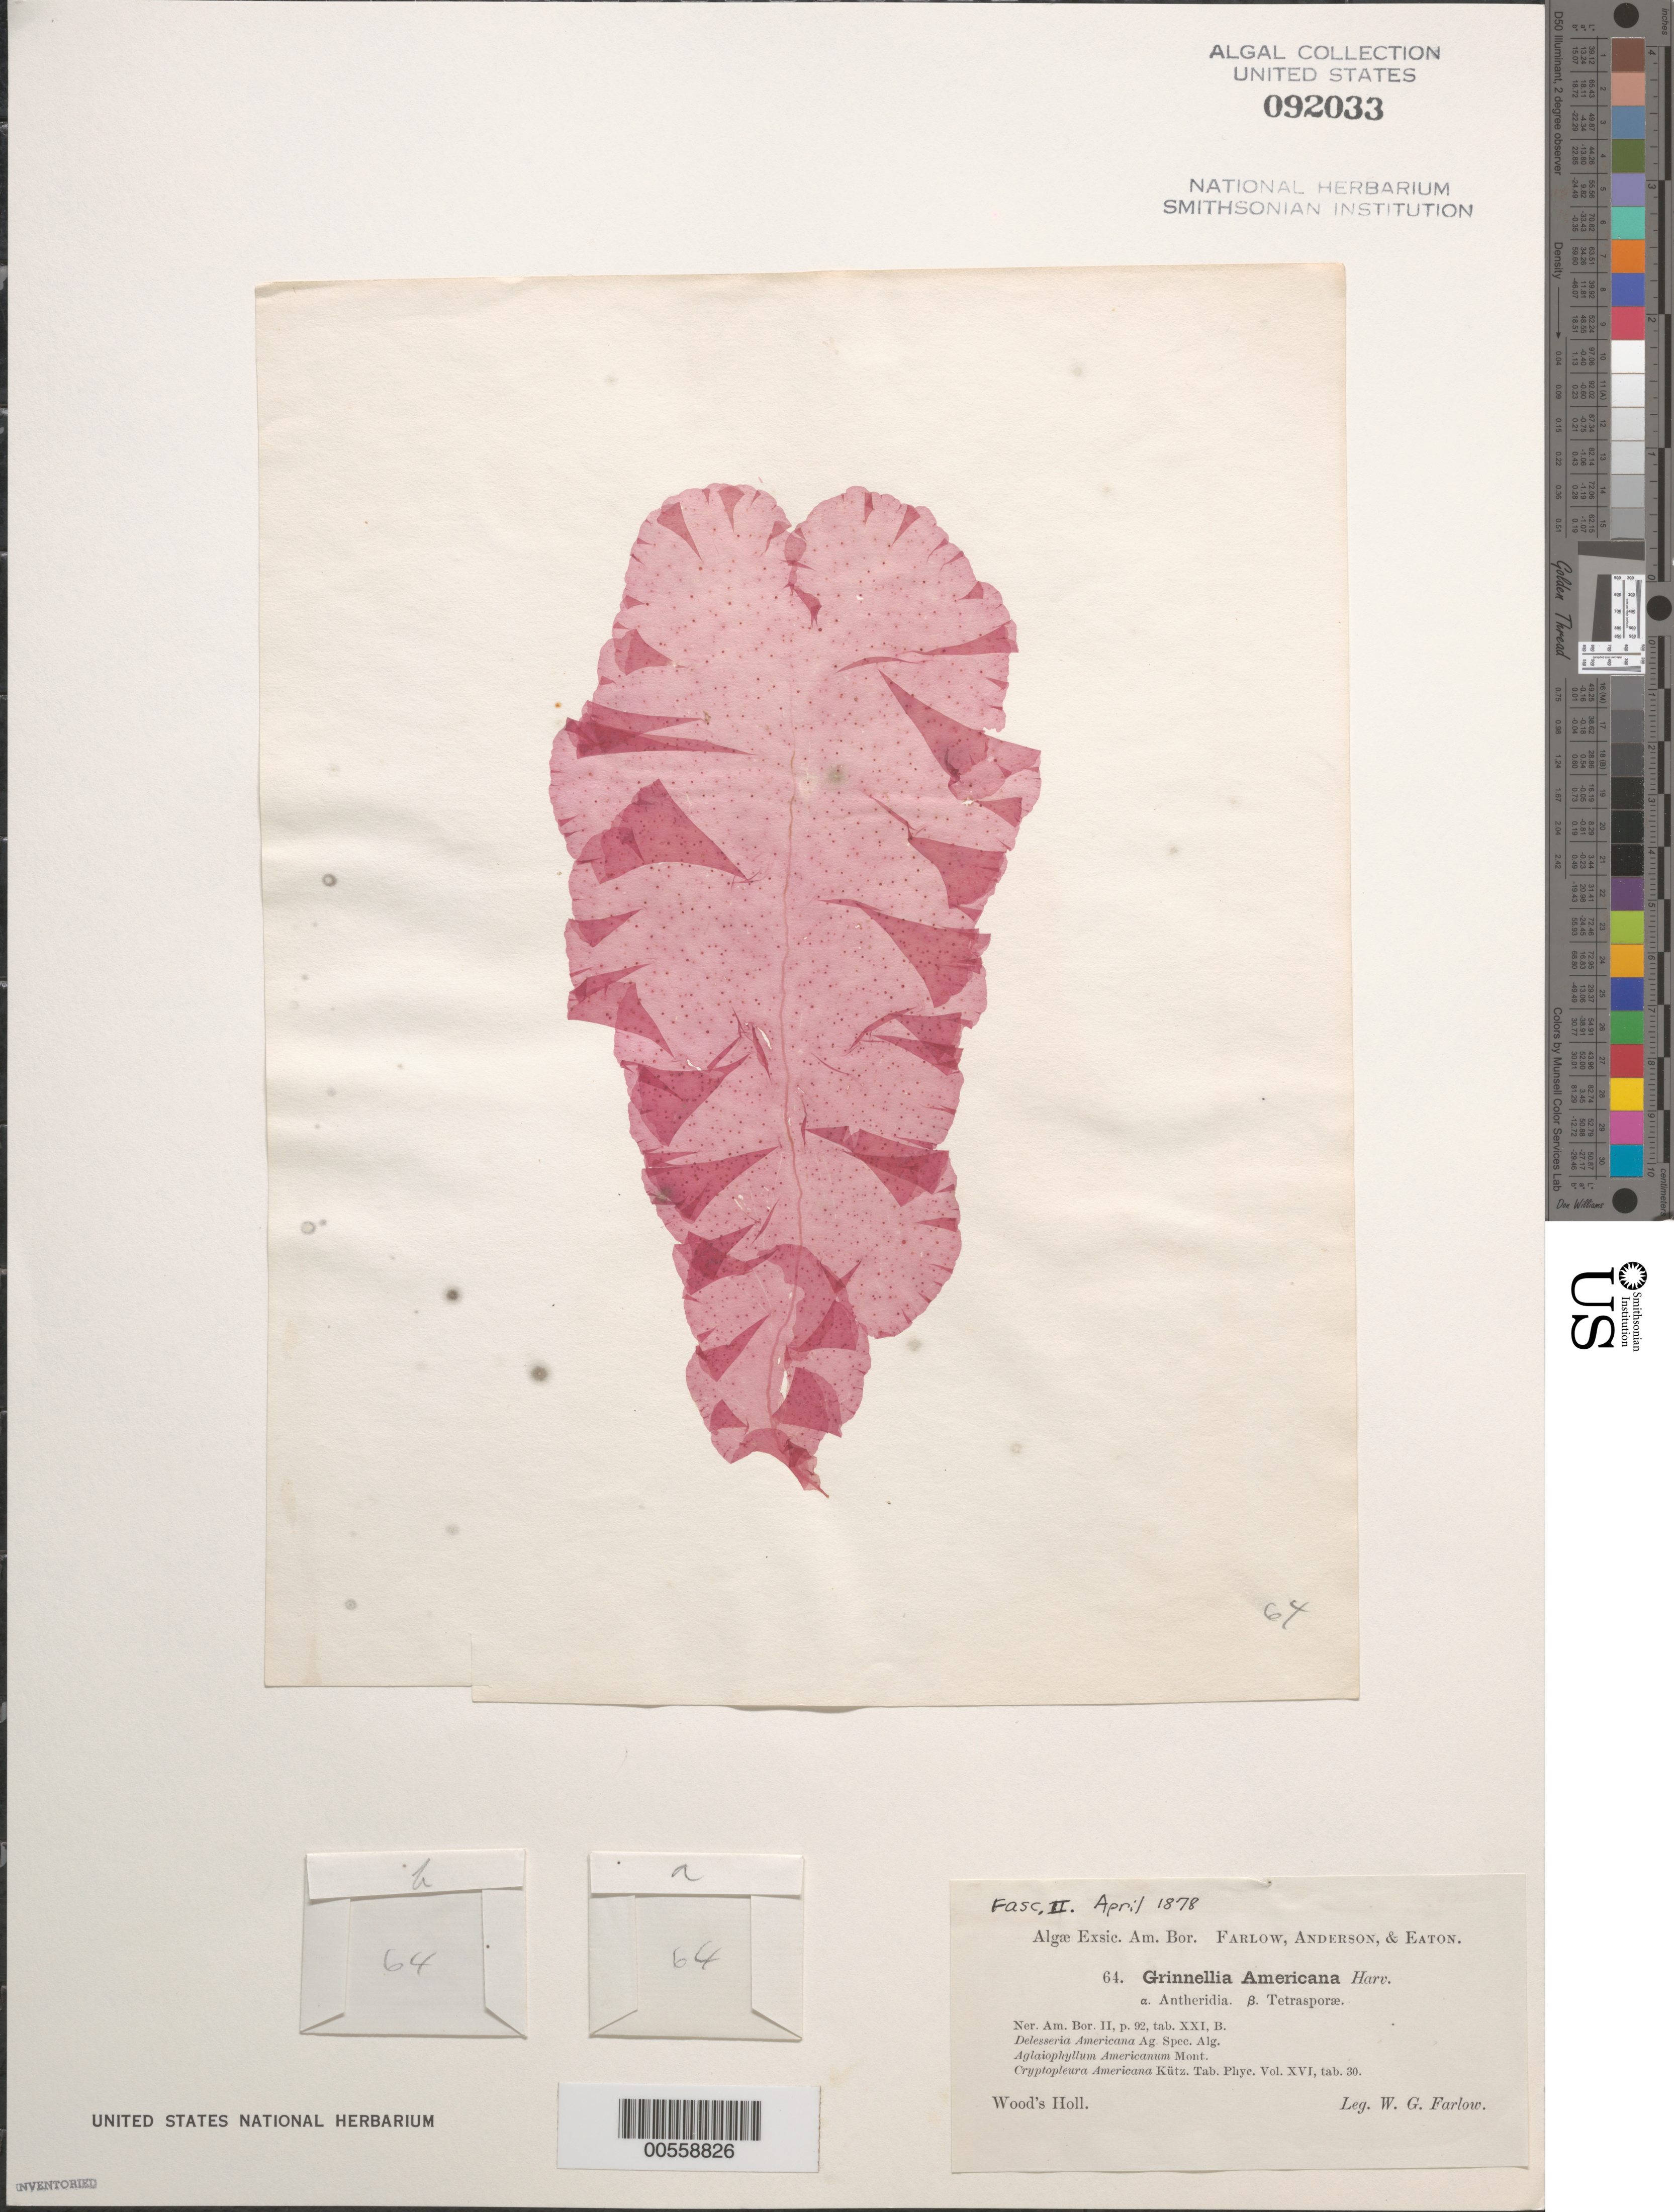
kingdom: Plantae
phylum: Rhodophyta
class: Florideophyceae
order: Ceramiales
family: Delesseriaceae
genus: Grinnellia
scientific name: Grinnellia americana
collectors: W. G. Farlow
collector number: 64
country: United States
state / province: Massachusetts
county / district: Barnstable County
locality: Woods Hole (Wood's Holl)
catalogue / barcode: US 92033